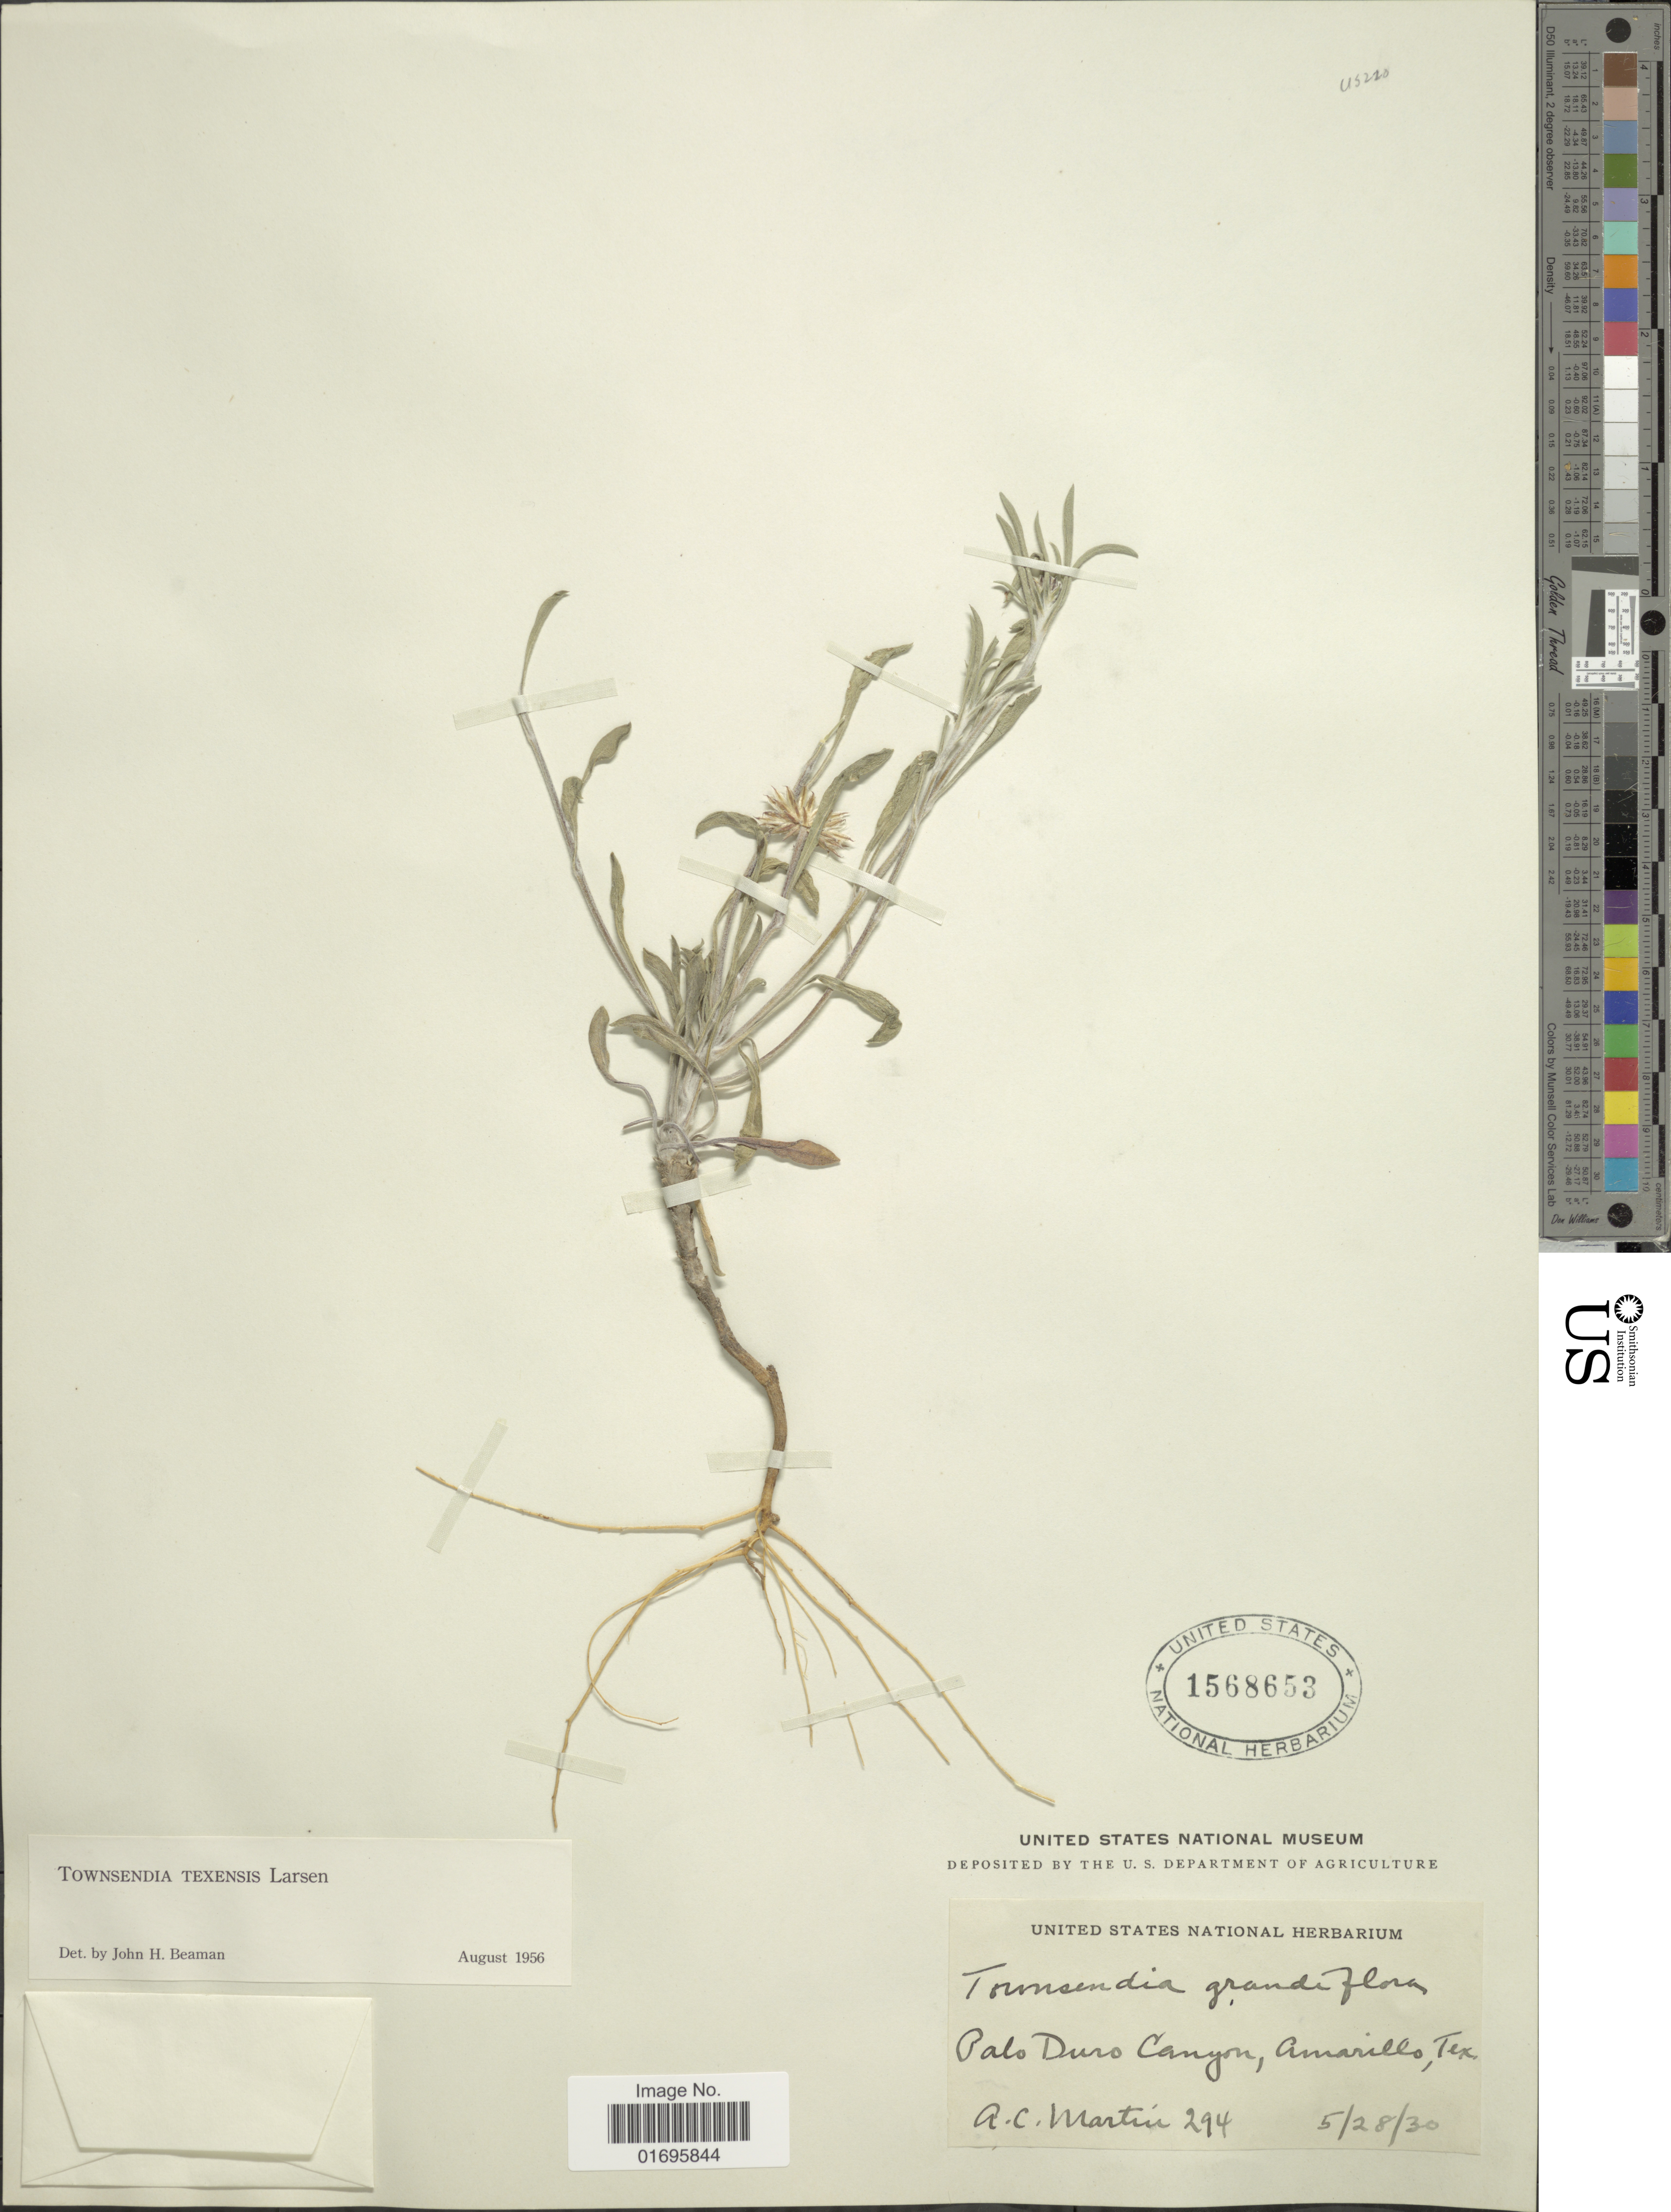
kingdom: Plantae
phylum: Tracheophyta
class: Magnoliopsida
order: Asterales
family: Asteraceae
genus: Townsendia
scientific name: Townsendia texensis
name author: Larsen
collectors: A. C. Martin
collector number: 294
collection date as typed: Transcribed d/m/y: 28/5/30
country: United States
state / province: Texas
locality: Palo Duro Canyon, Amarillo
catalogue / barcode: US 1568653